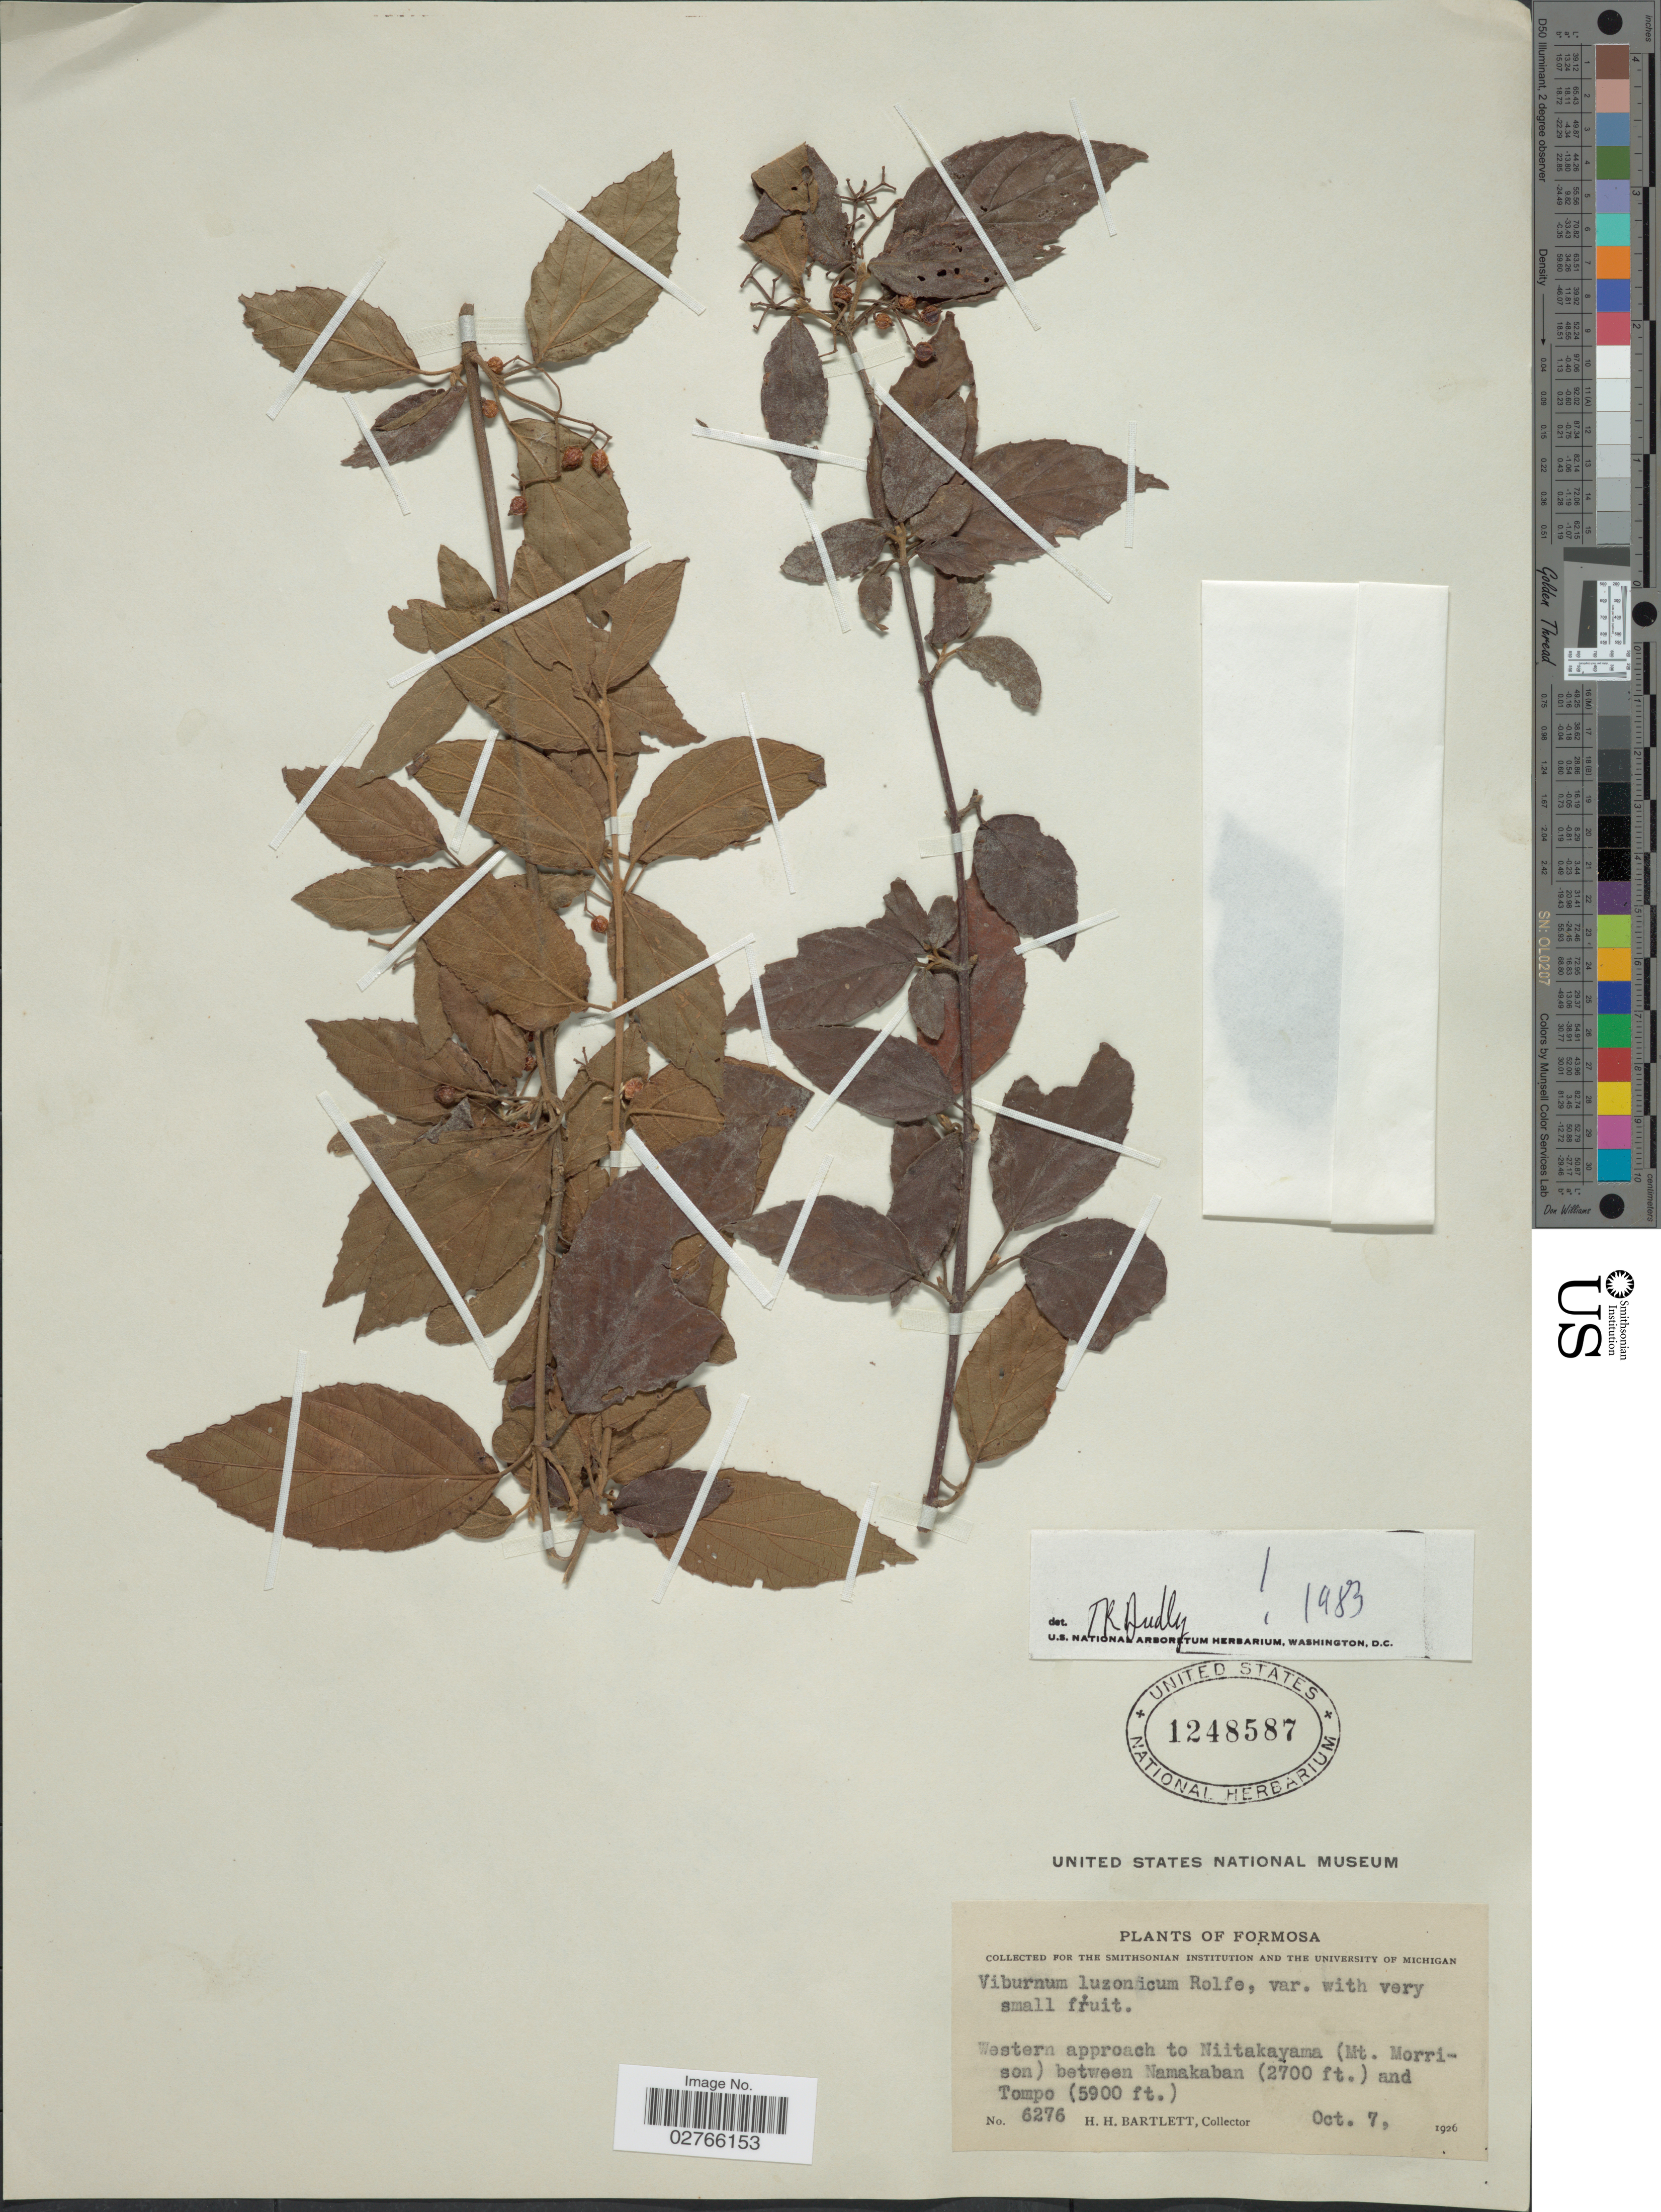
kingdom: Plantae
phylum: Tracheophyta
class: Magnoliopsida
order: Dipsacales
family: Viburnaceae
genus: Viburnum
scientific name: Viburnum luzonicum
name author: Rolfe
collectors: H. H. Bartlett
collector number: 6276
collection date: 1926-10-07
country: Taiwan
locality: Formosa, Western approach to Niitakayama (Mt. Morrison) between Namakaban and Tompo.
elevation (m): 823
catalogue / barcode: US 1248587